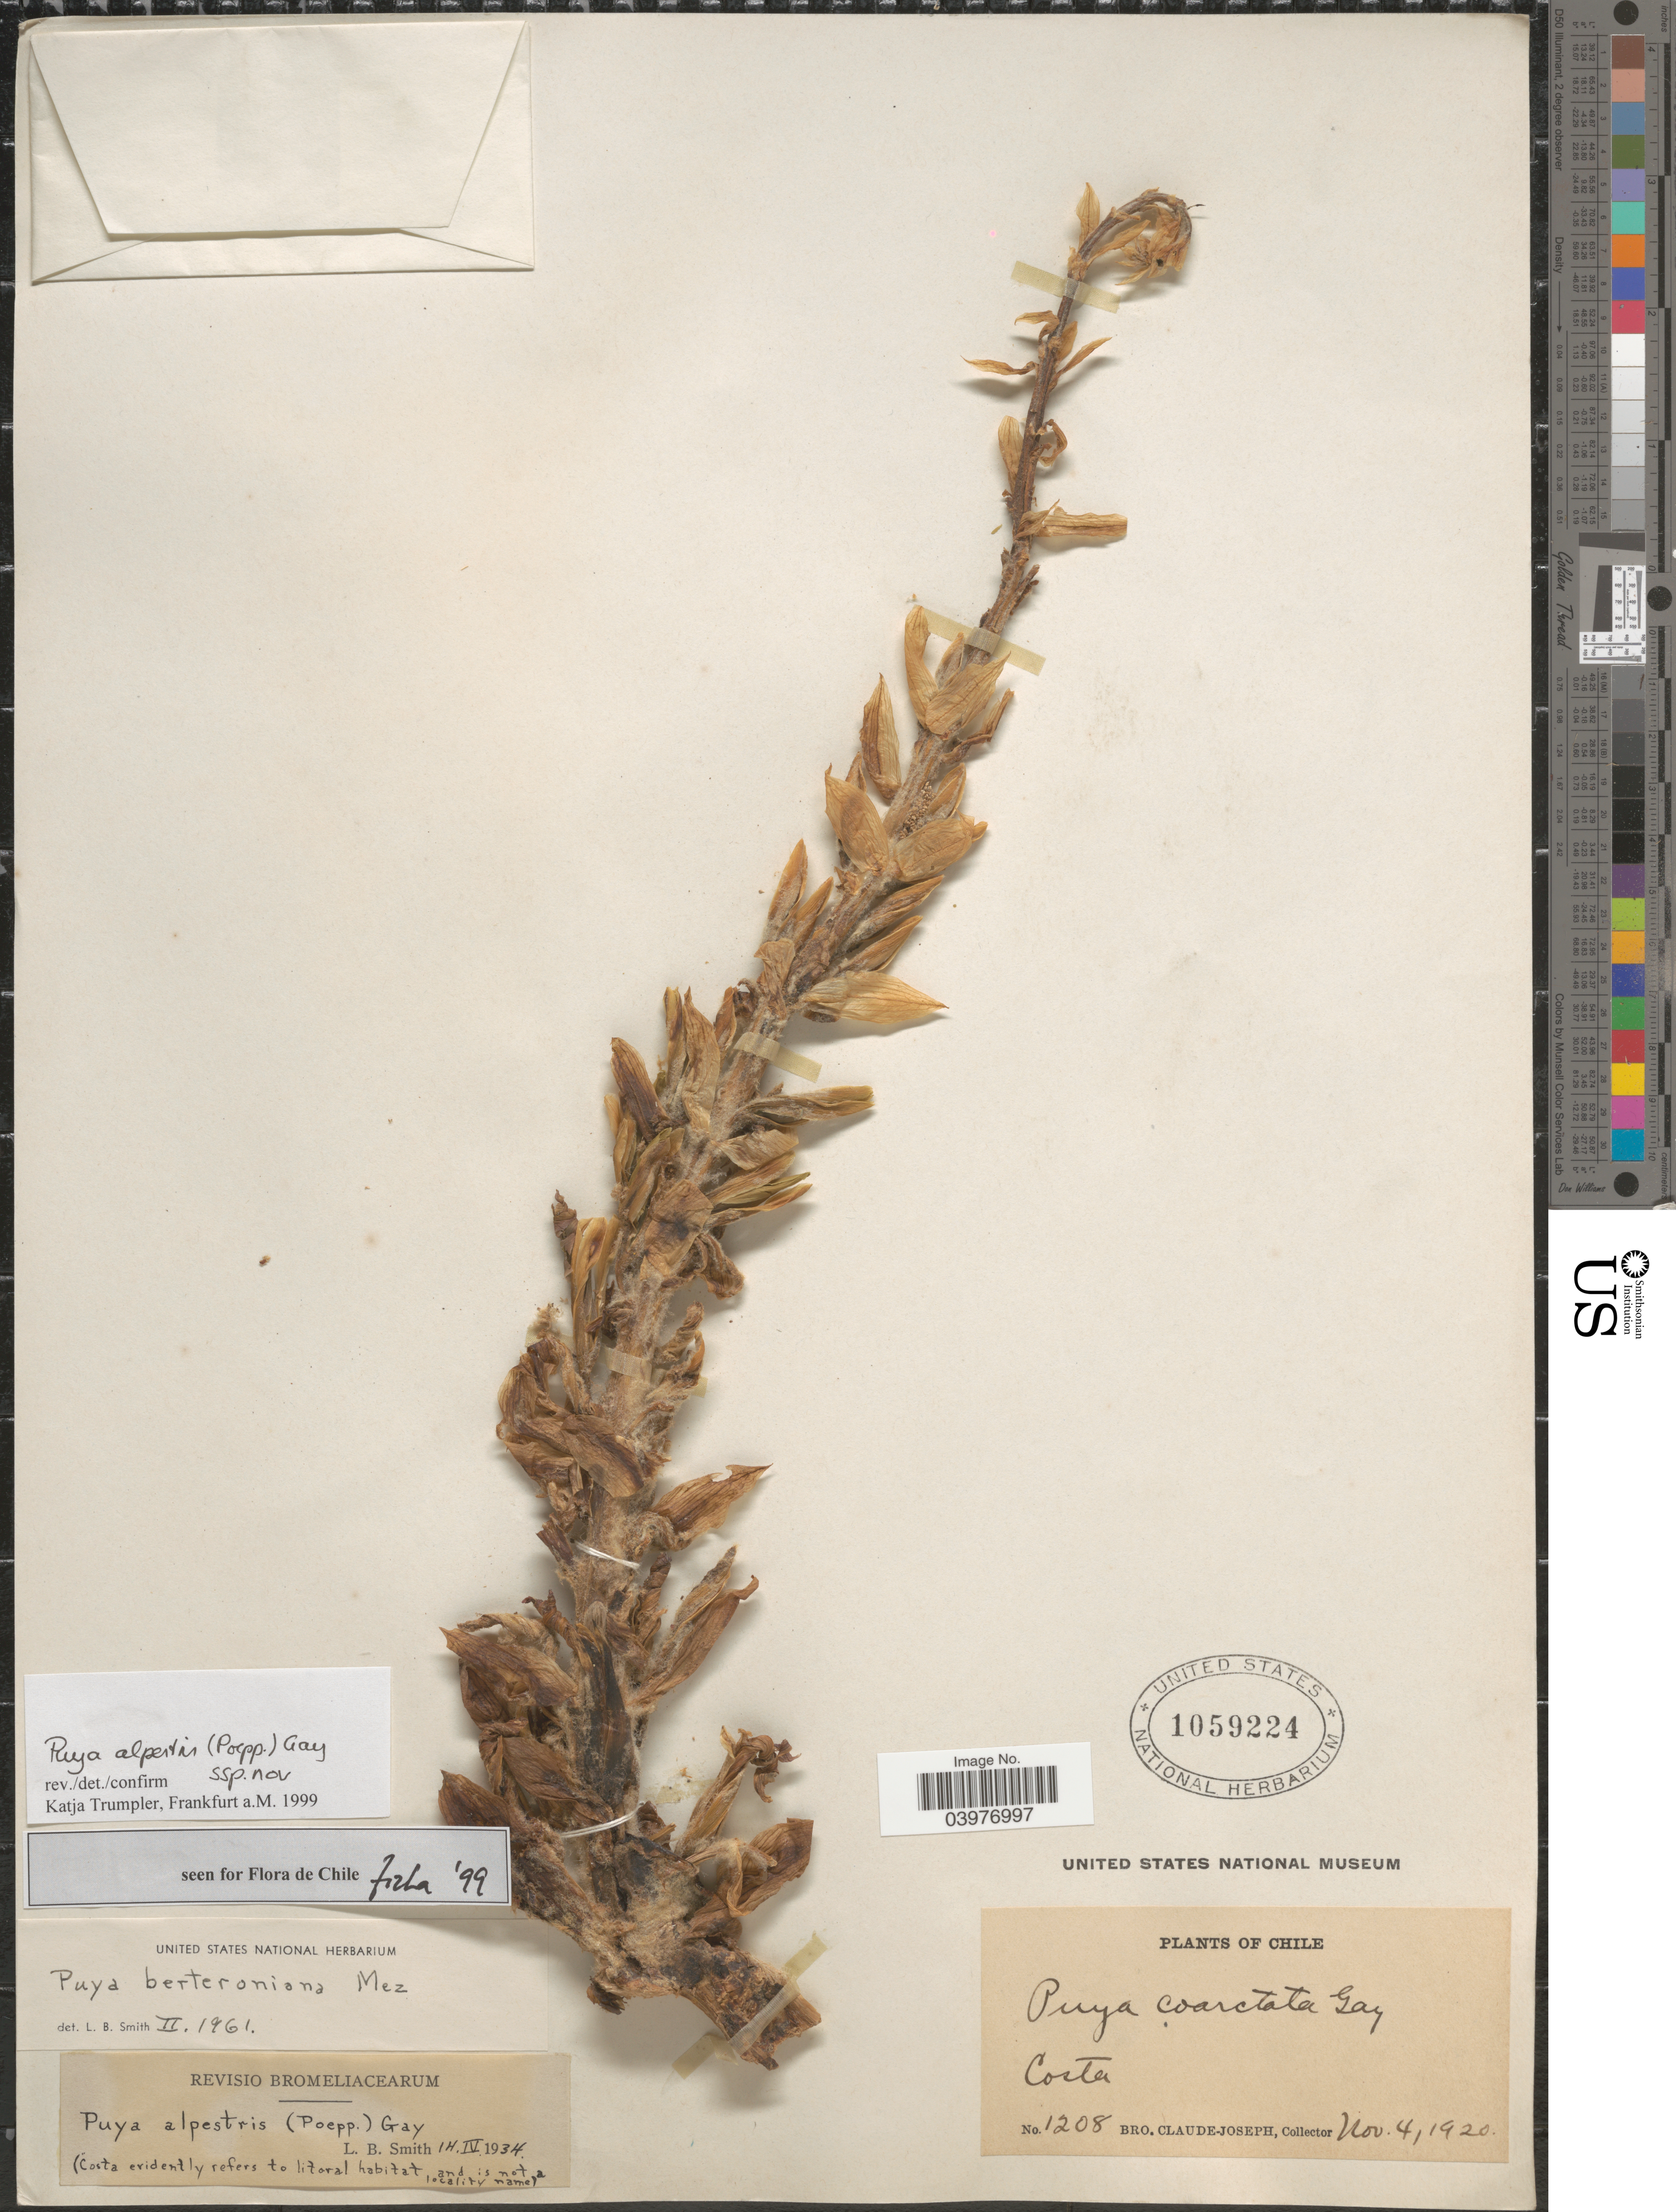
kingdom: Plantae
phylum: Tracheophyta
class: Liliopsida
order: Poales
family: Bromeliaceae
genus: Puya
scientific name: Puya alpestris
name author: (Poepp.) Gay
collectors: Bro. Claude-Joseph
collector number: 1208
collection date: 1920-11-04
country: Chile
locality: Costa.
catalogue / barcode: US 1059224